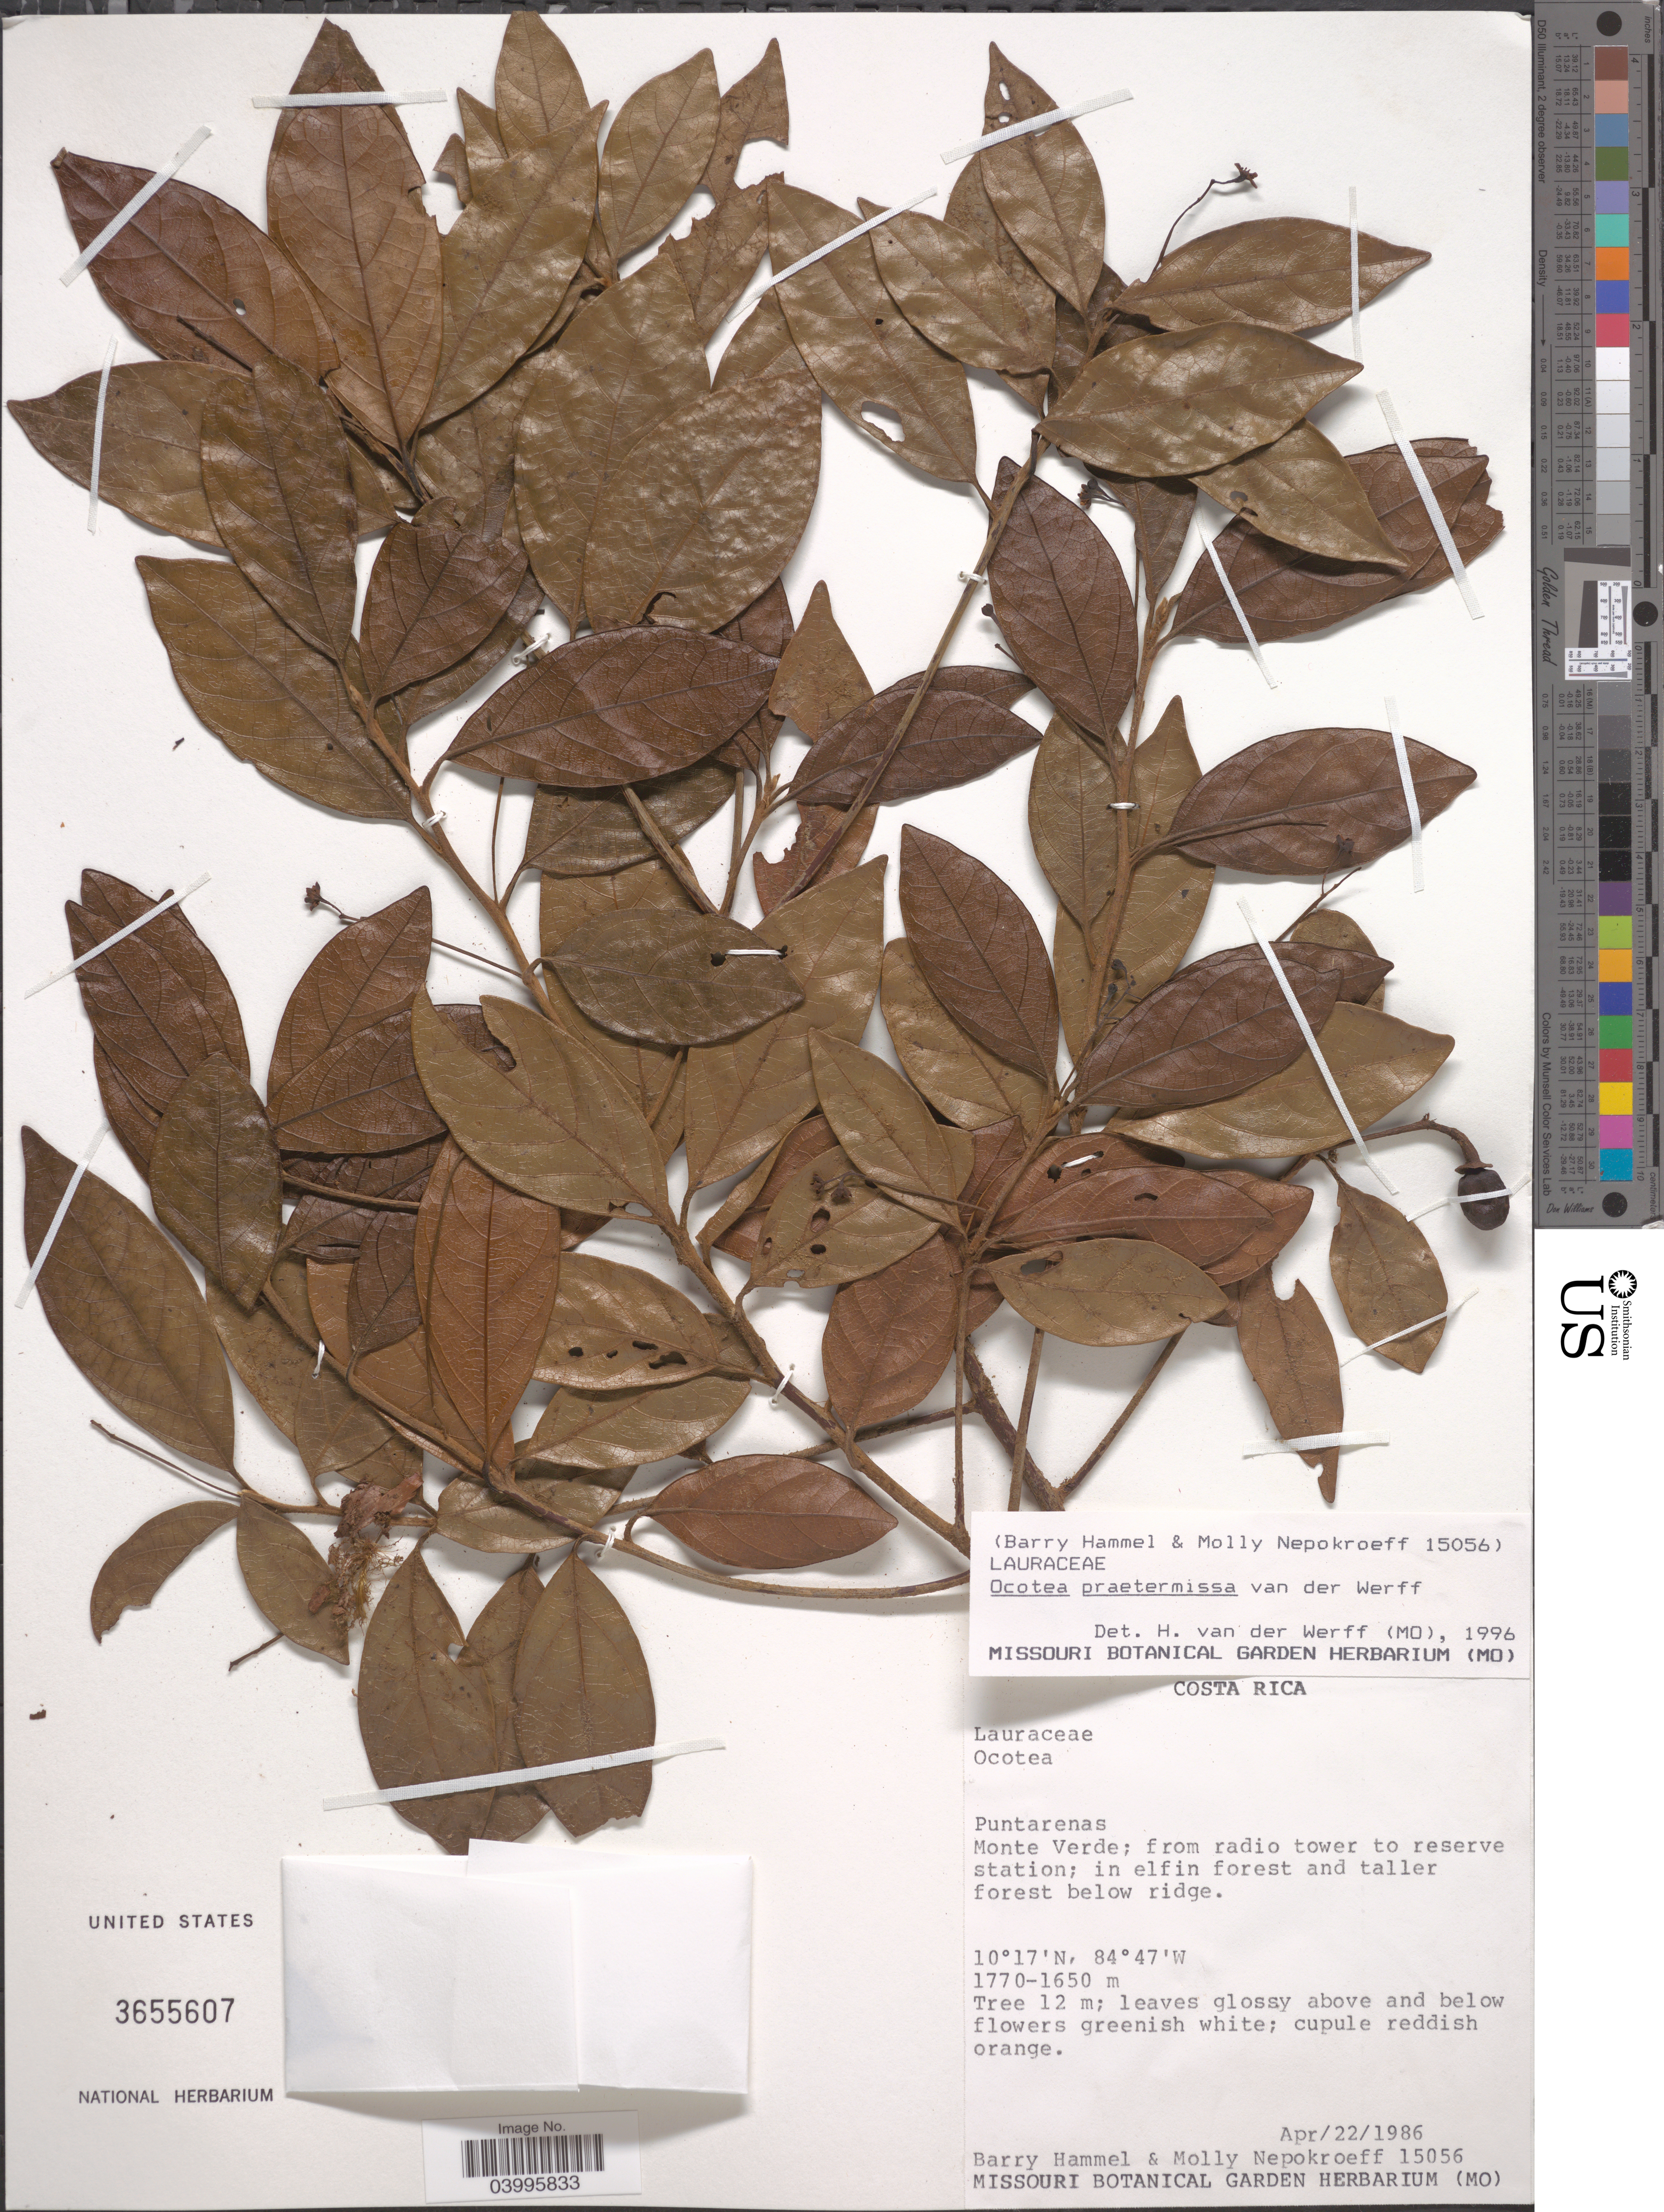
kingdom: Plantae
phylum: Tracheophyta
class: Magnoliopsida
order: Laurales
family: Lauraceae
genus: Ocotea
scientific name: Ocotea praetermissa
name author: van der Werff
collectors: B. Hammel & M. Nepokroeff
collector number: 15056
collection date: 1986-04-22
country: Costa Rica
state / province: Puntarenas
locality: Monte Verde; from radio tower to reserve station; in elfin forest and taller forest below ridge.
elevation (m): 1650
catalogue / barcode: US 3655607